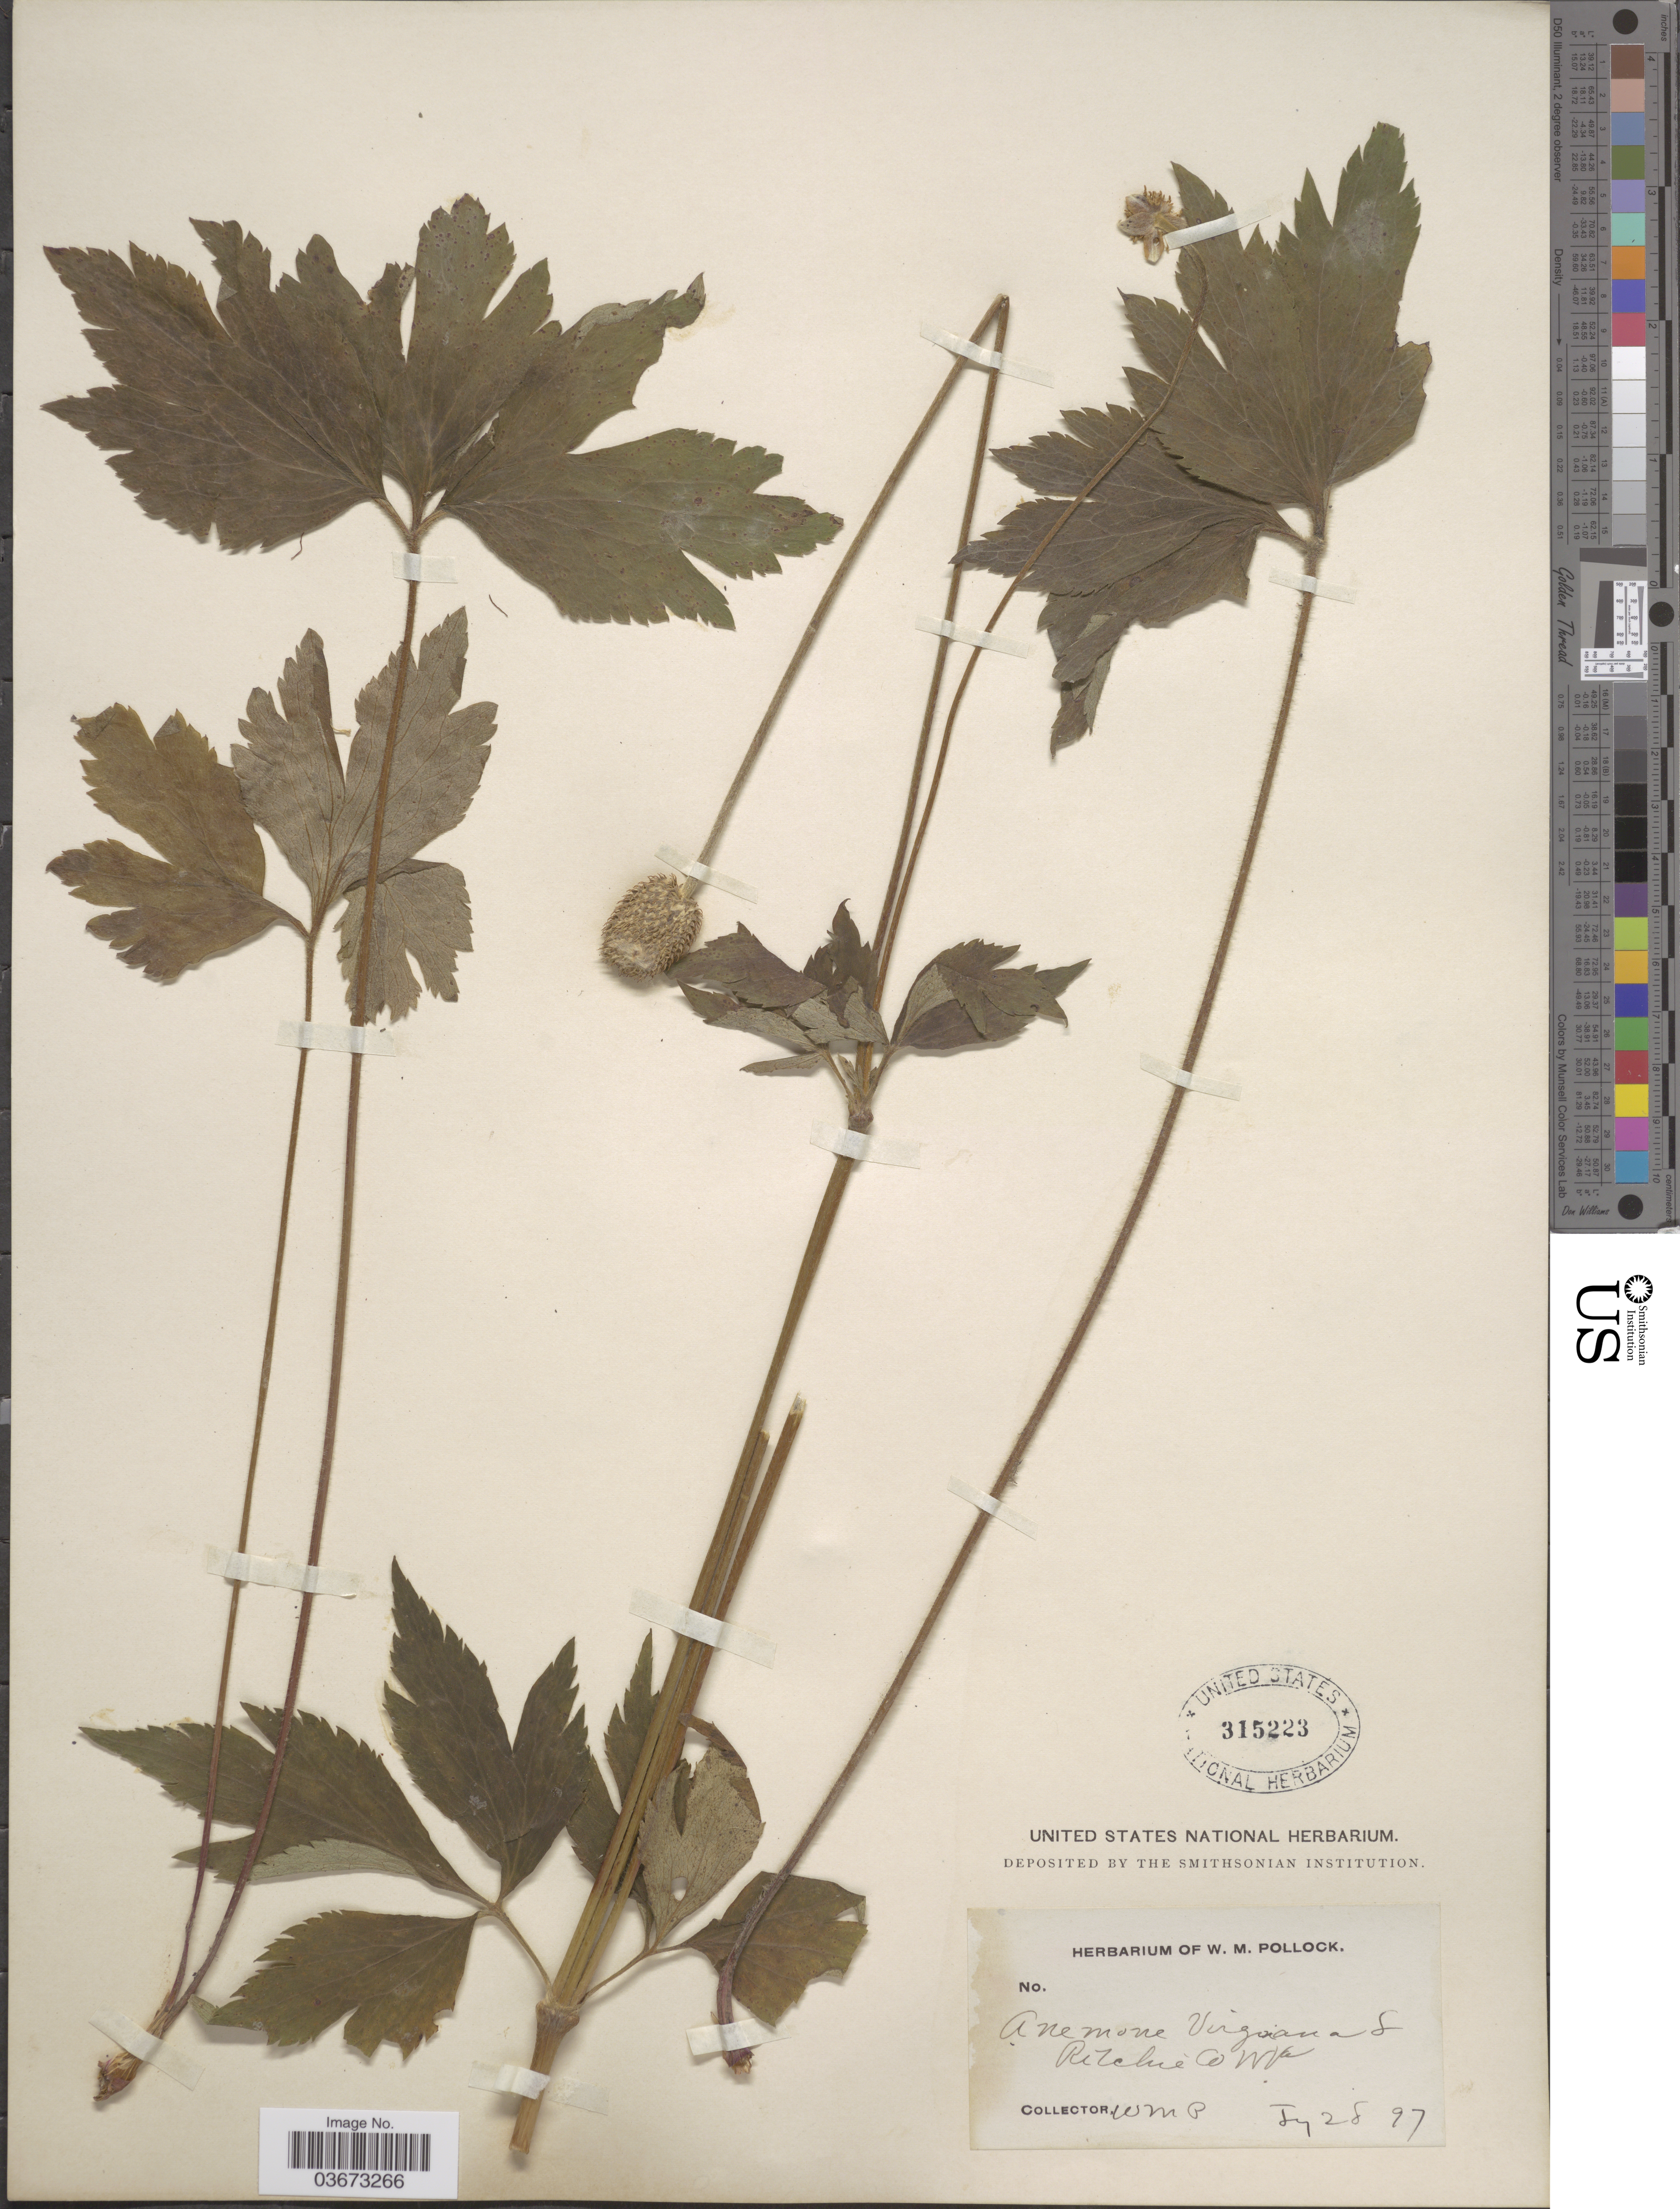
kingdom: Plantae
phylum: Tracheophyta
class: Magnoliopsida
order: Ranunculales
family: Ranunculaceae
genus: Anemone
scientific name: Anemone virginiana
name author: L.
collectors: W. M. Pollock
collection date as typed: Transcribed d/m/y: 28/7/97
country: United States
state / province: West Virginia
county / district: Ritchie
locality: Ritchie Co.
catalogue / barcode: US 315223